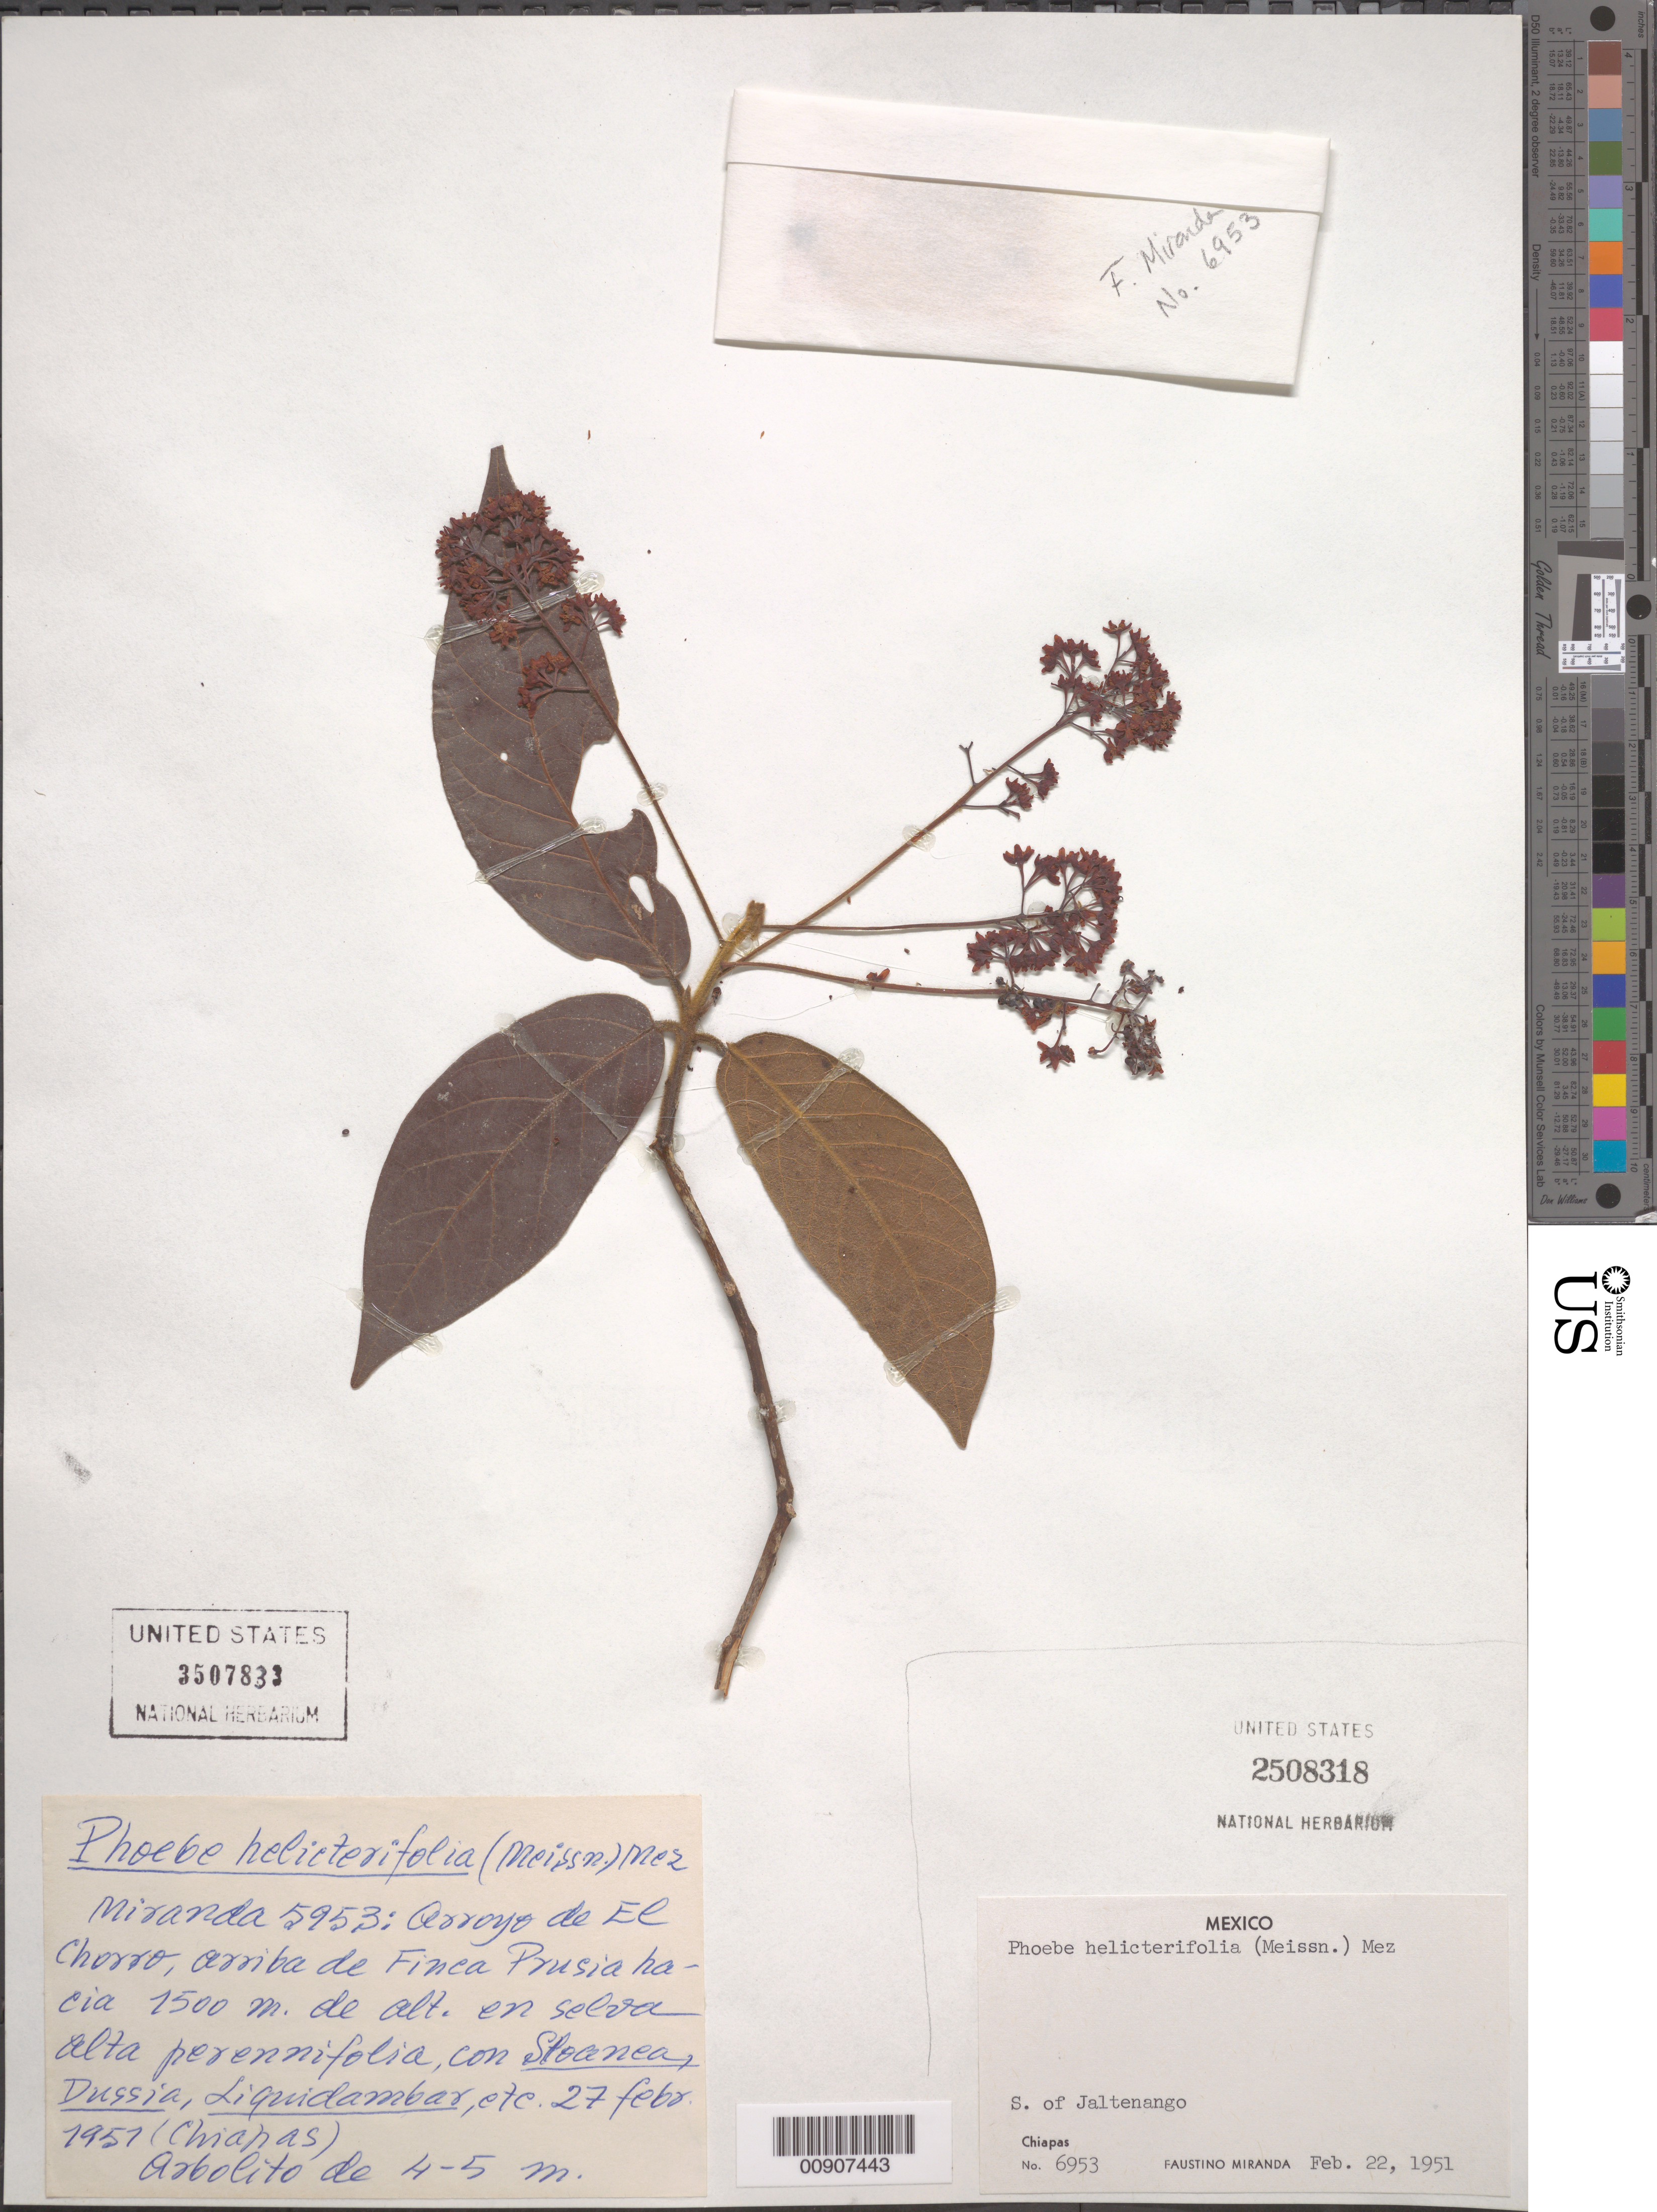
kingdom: Plantae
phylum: Tracheophyta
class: Magnoliopsida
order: Laurales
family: Lauraceae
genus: Phoebe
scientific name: Phoebe helicterifolia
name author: (Meisn.) Mez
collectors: Miranda G., F.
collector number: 6953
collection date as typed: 22 Feb 1951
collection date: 1951-02-22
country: Mexico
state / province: Chiapas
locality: S. of Jaltenango, Chiapas.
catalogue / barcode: US 2508318